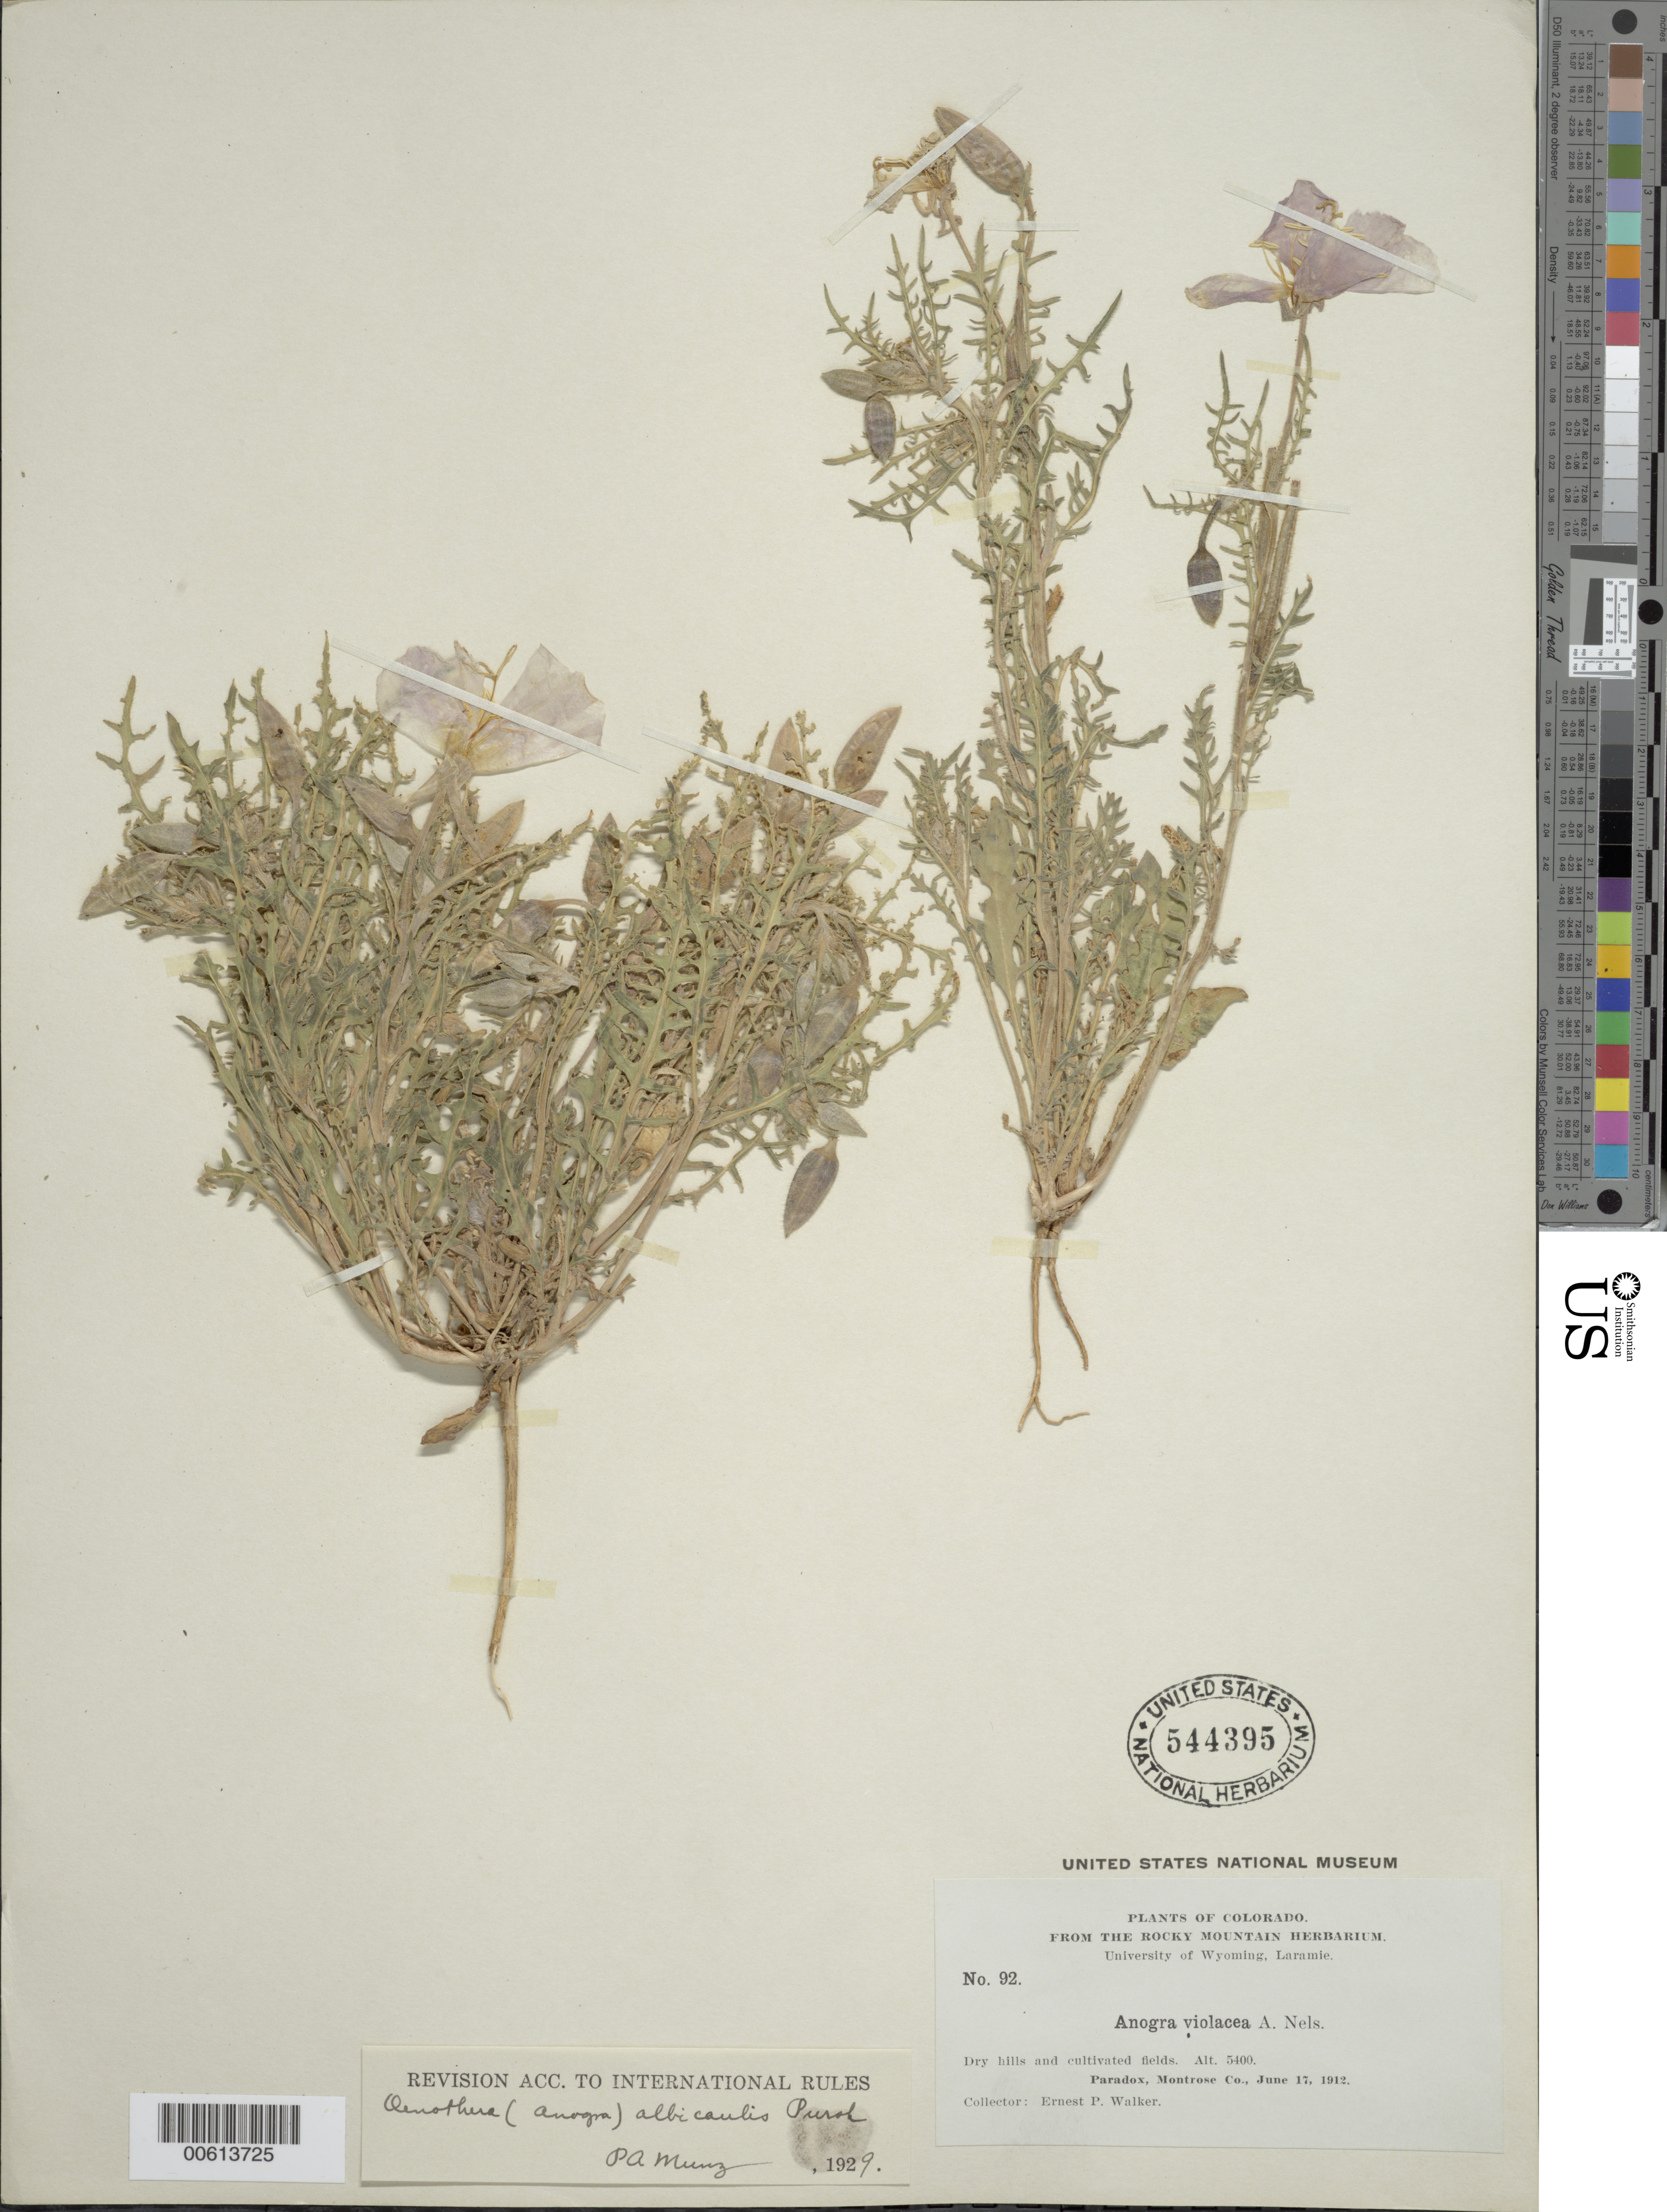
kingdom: Plantae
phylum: Tracheophyta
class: Magnoliopsida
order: Myrtales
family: Onagraceae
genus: Oenothera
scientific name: Oenothera albicaulis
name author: Pursh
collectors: E. Walker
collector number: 92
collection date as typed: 17 Jun 1912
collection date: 1912-06-17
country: United States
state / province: Colorado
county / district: Larimer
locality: Laramie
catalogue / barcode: US 544395